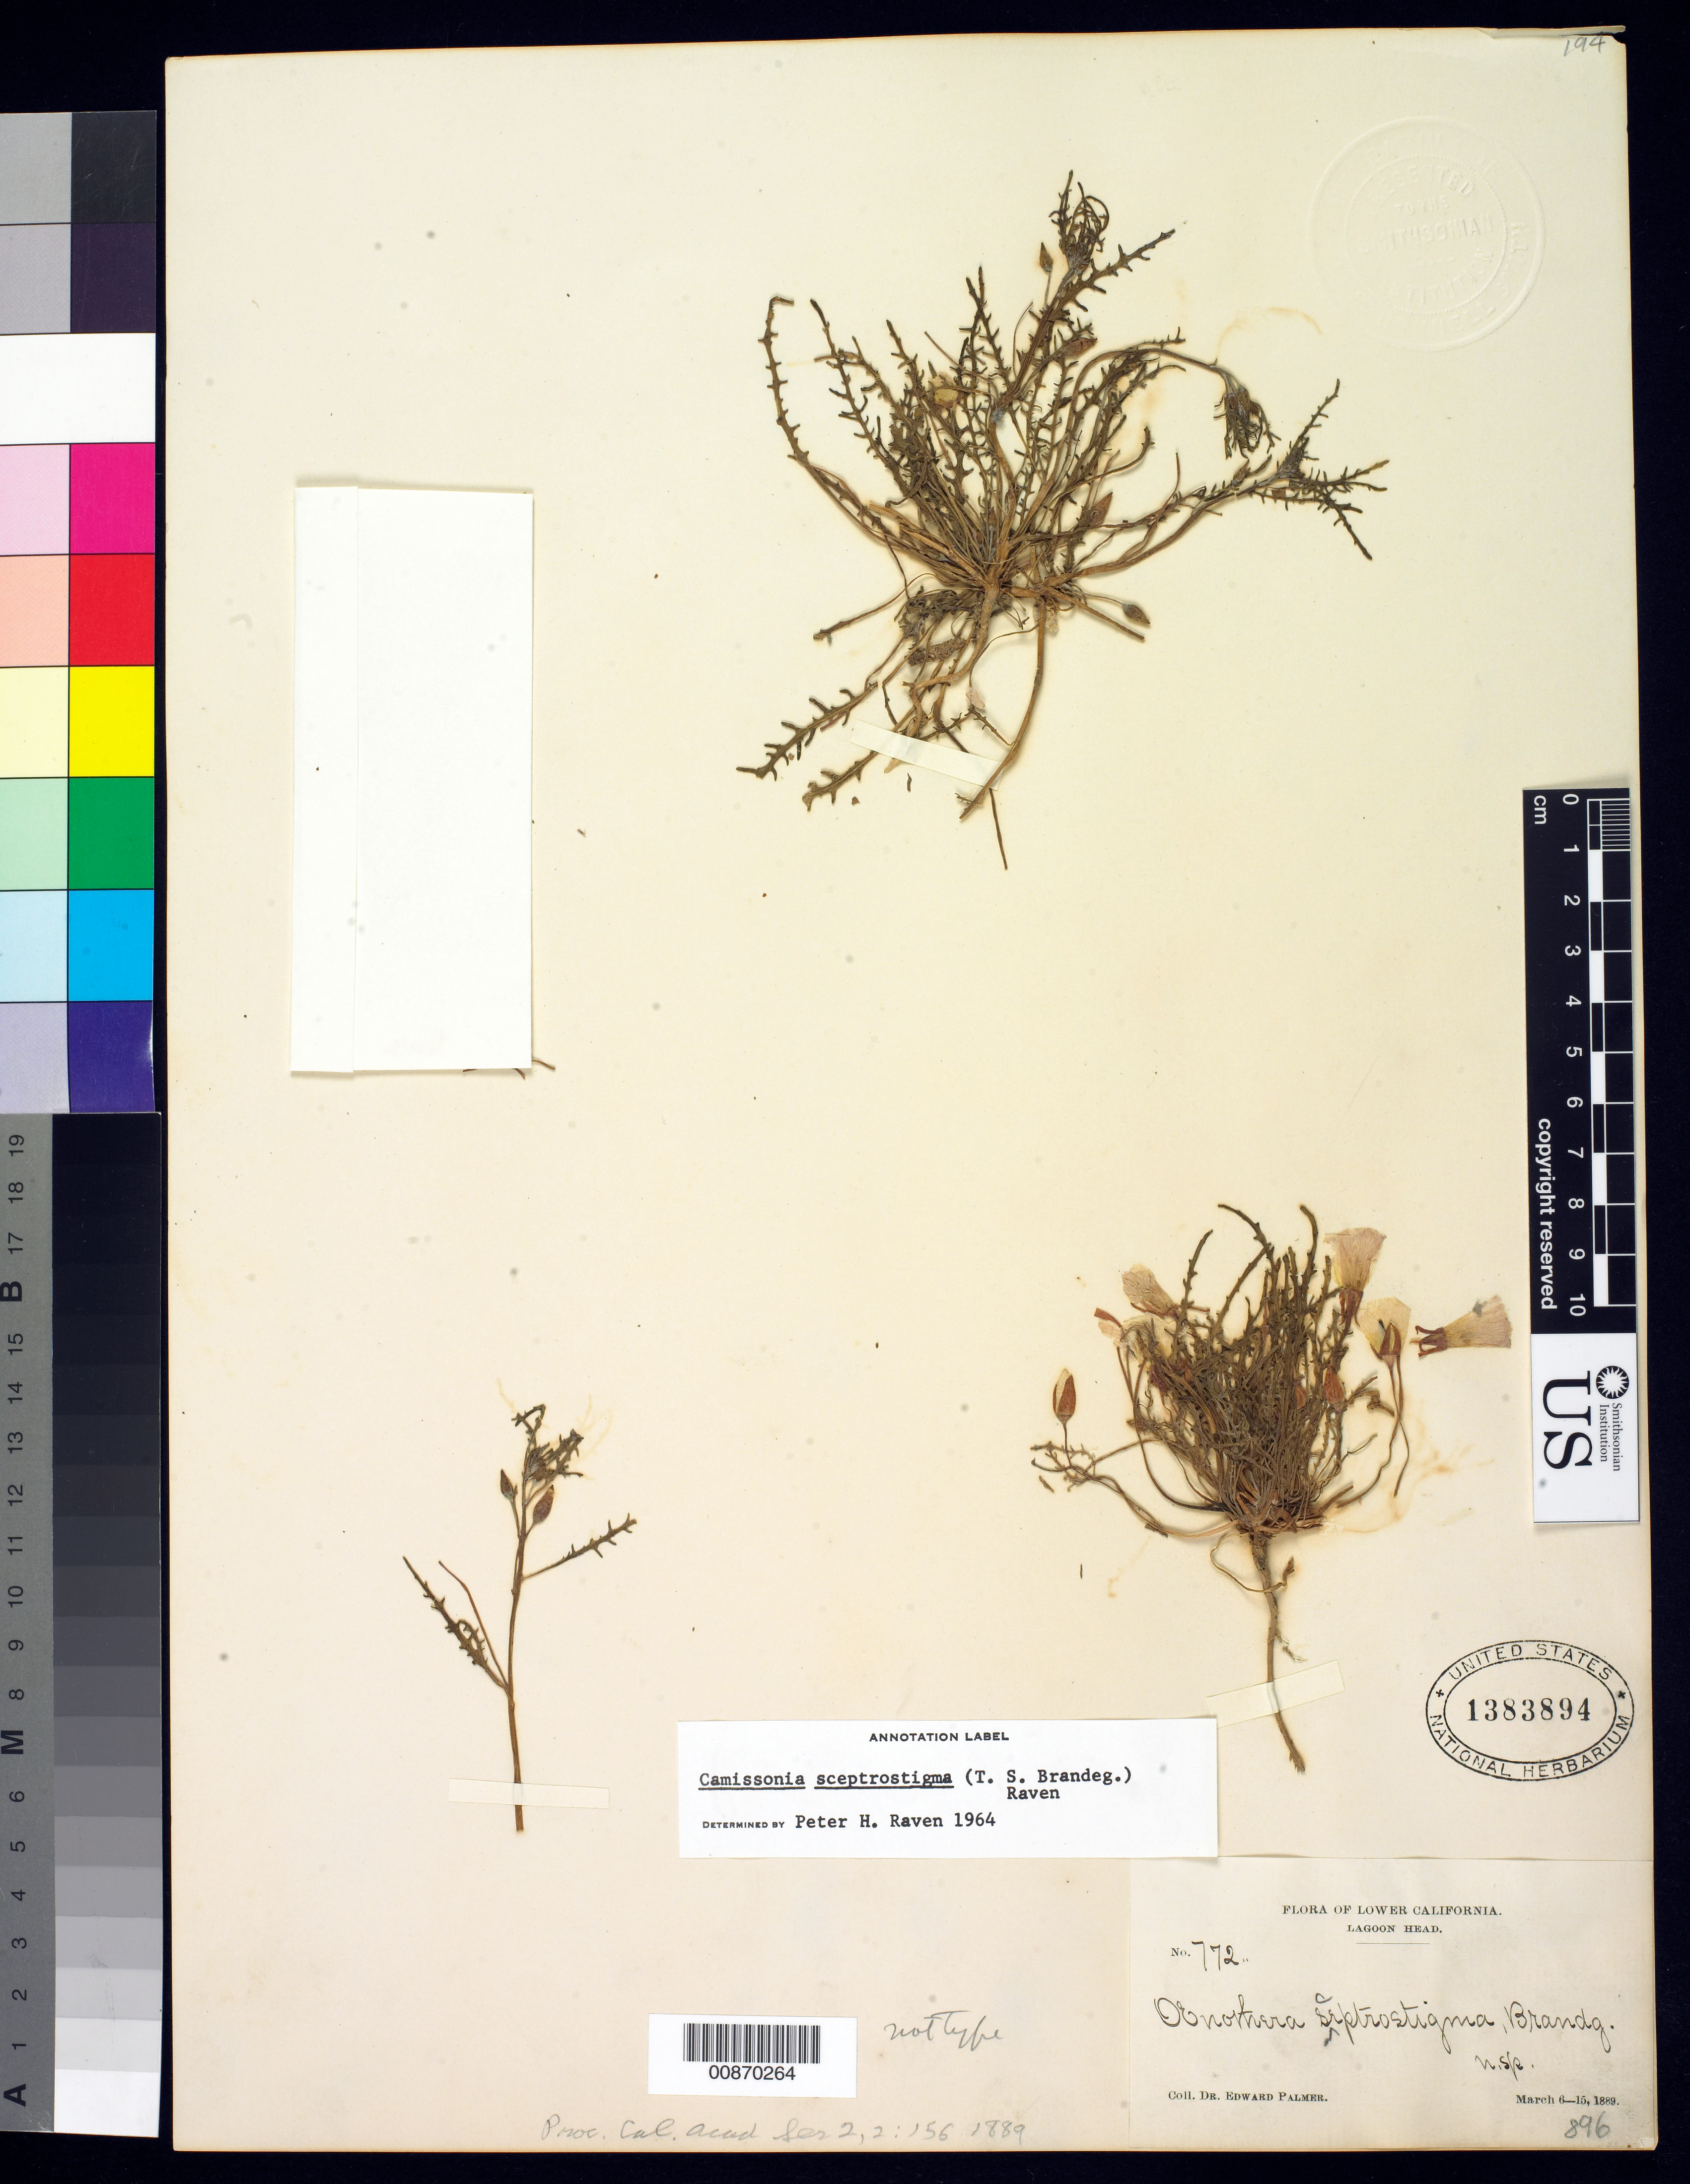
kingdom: Plantae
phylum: Tracheophyta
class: Magnoliopsida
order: Myrtales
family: Onagraceae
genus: Oenothera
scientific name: Oenothera sceptrostigma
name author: Brandegee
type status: Isosyntype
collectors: E. Palmer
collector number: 772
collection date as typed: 06 Mar 1889 to 15 Mar 1889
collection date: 1889-03-06/1889-03-15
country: Mexico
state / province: Baja California Norte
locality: Lower California, Lagoon Head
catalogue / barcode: US 1383894